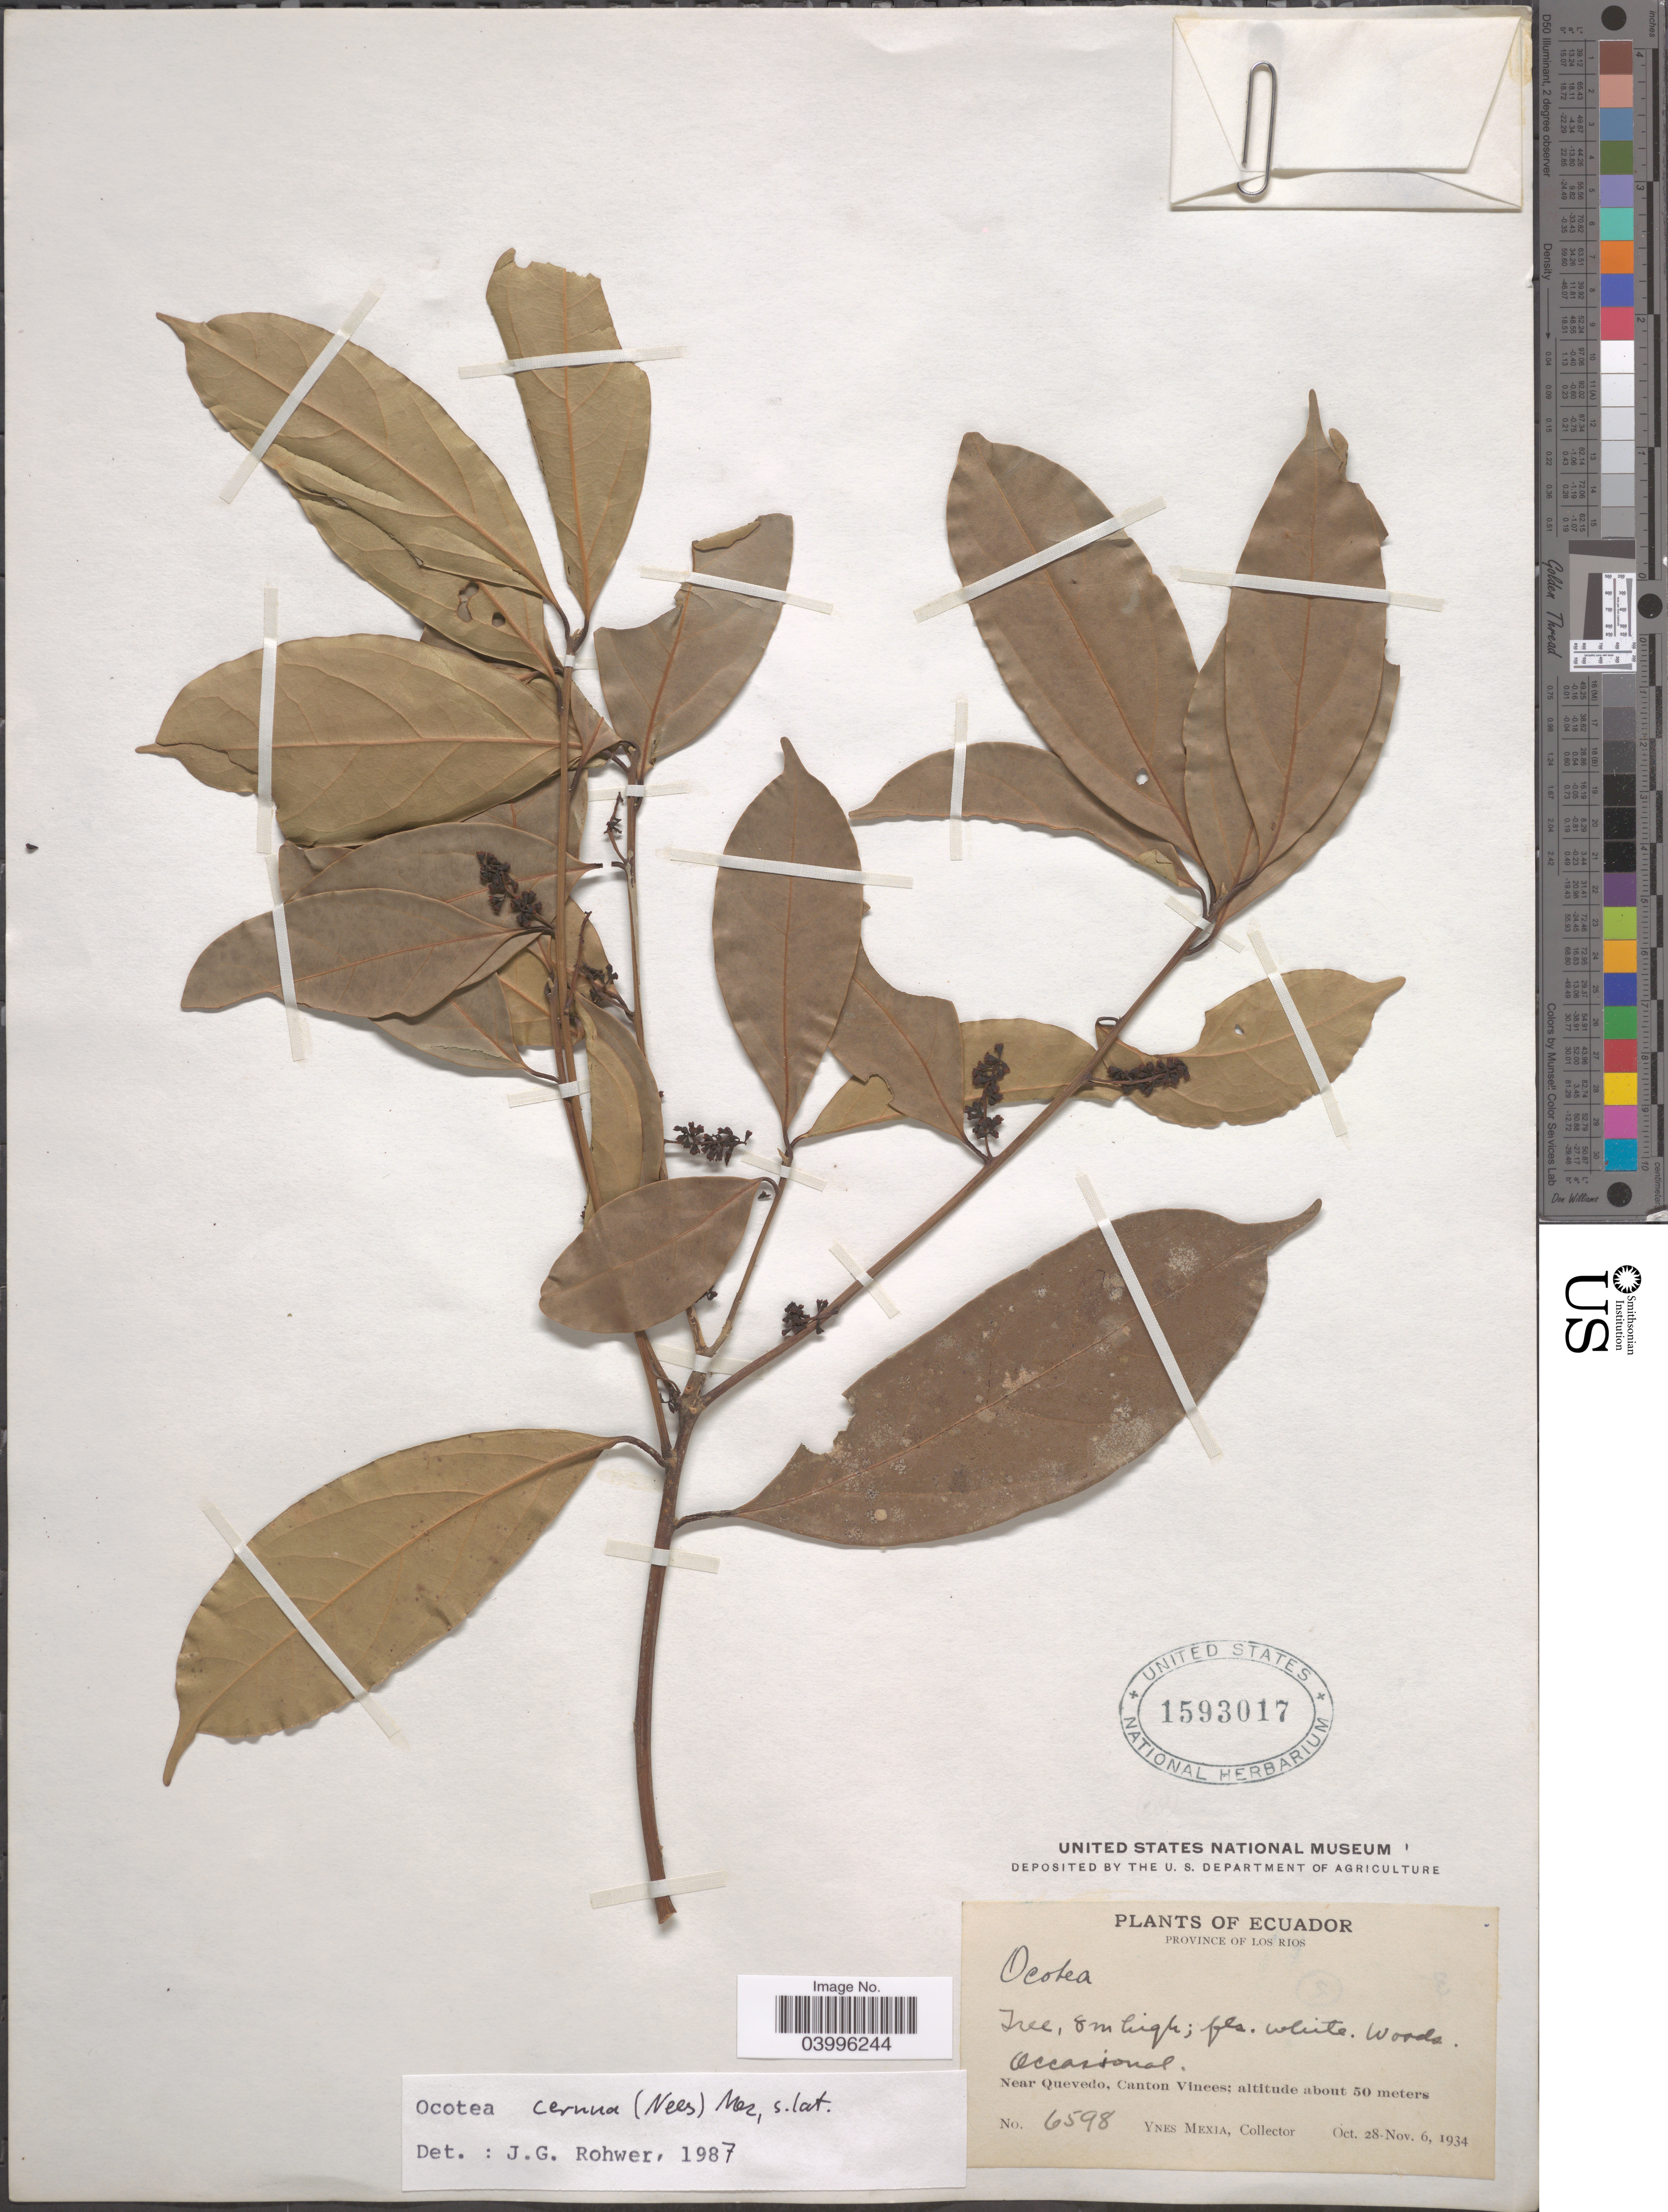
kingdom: Plantae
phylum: Tracheophyta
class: Magnoliopsida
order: Laurales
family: Lauraceae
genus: Ocotea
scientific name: Ocotea cernua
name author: (Nees) Mez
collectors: Y. Mexia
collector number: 6598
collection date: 1934-10-28/1934-11-06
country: Ecuador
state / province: Los Ríos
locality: Near Quevedo, Canton Vinces.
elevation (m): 50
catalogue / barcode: US 1593017